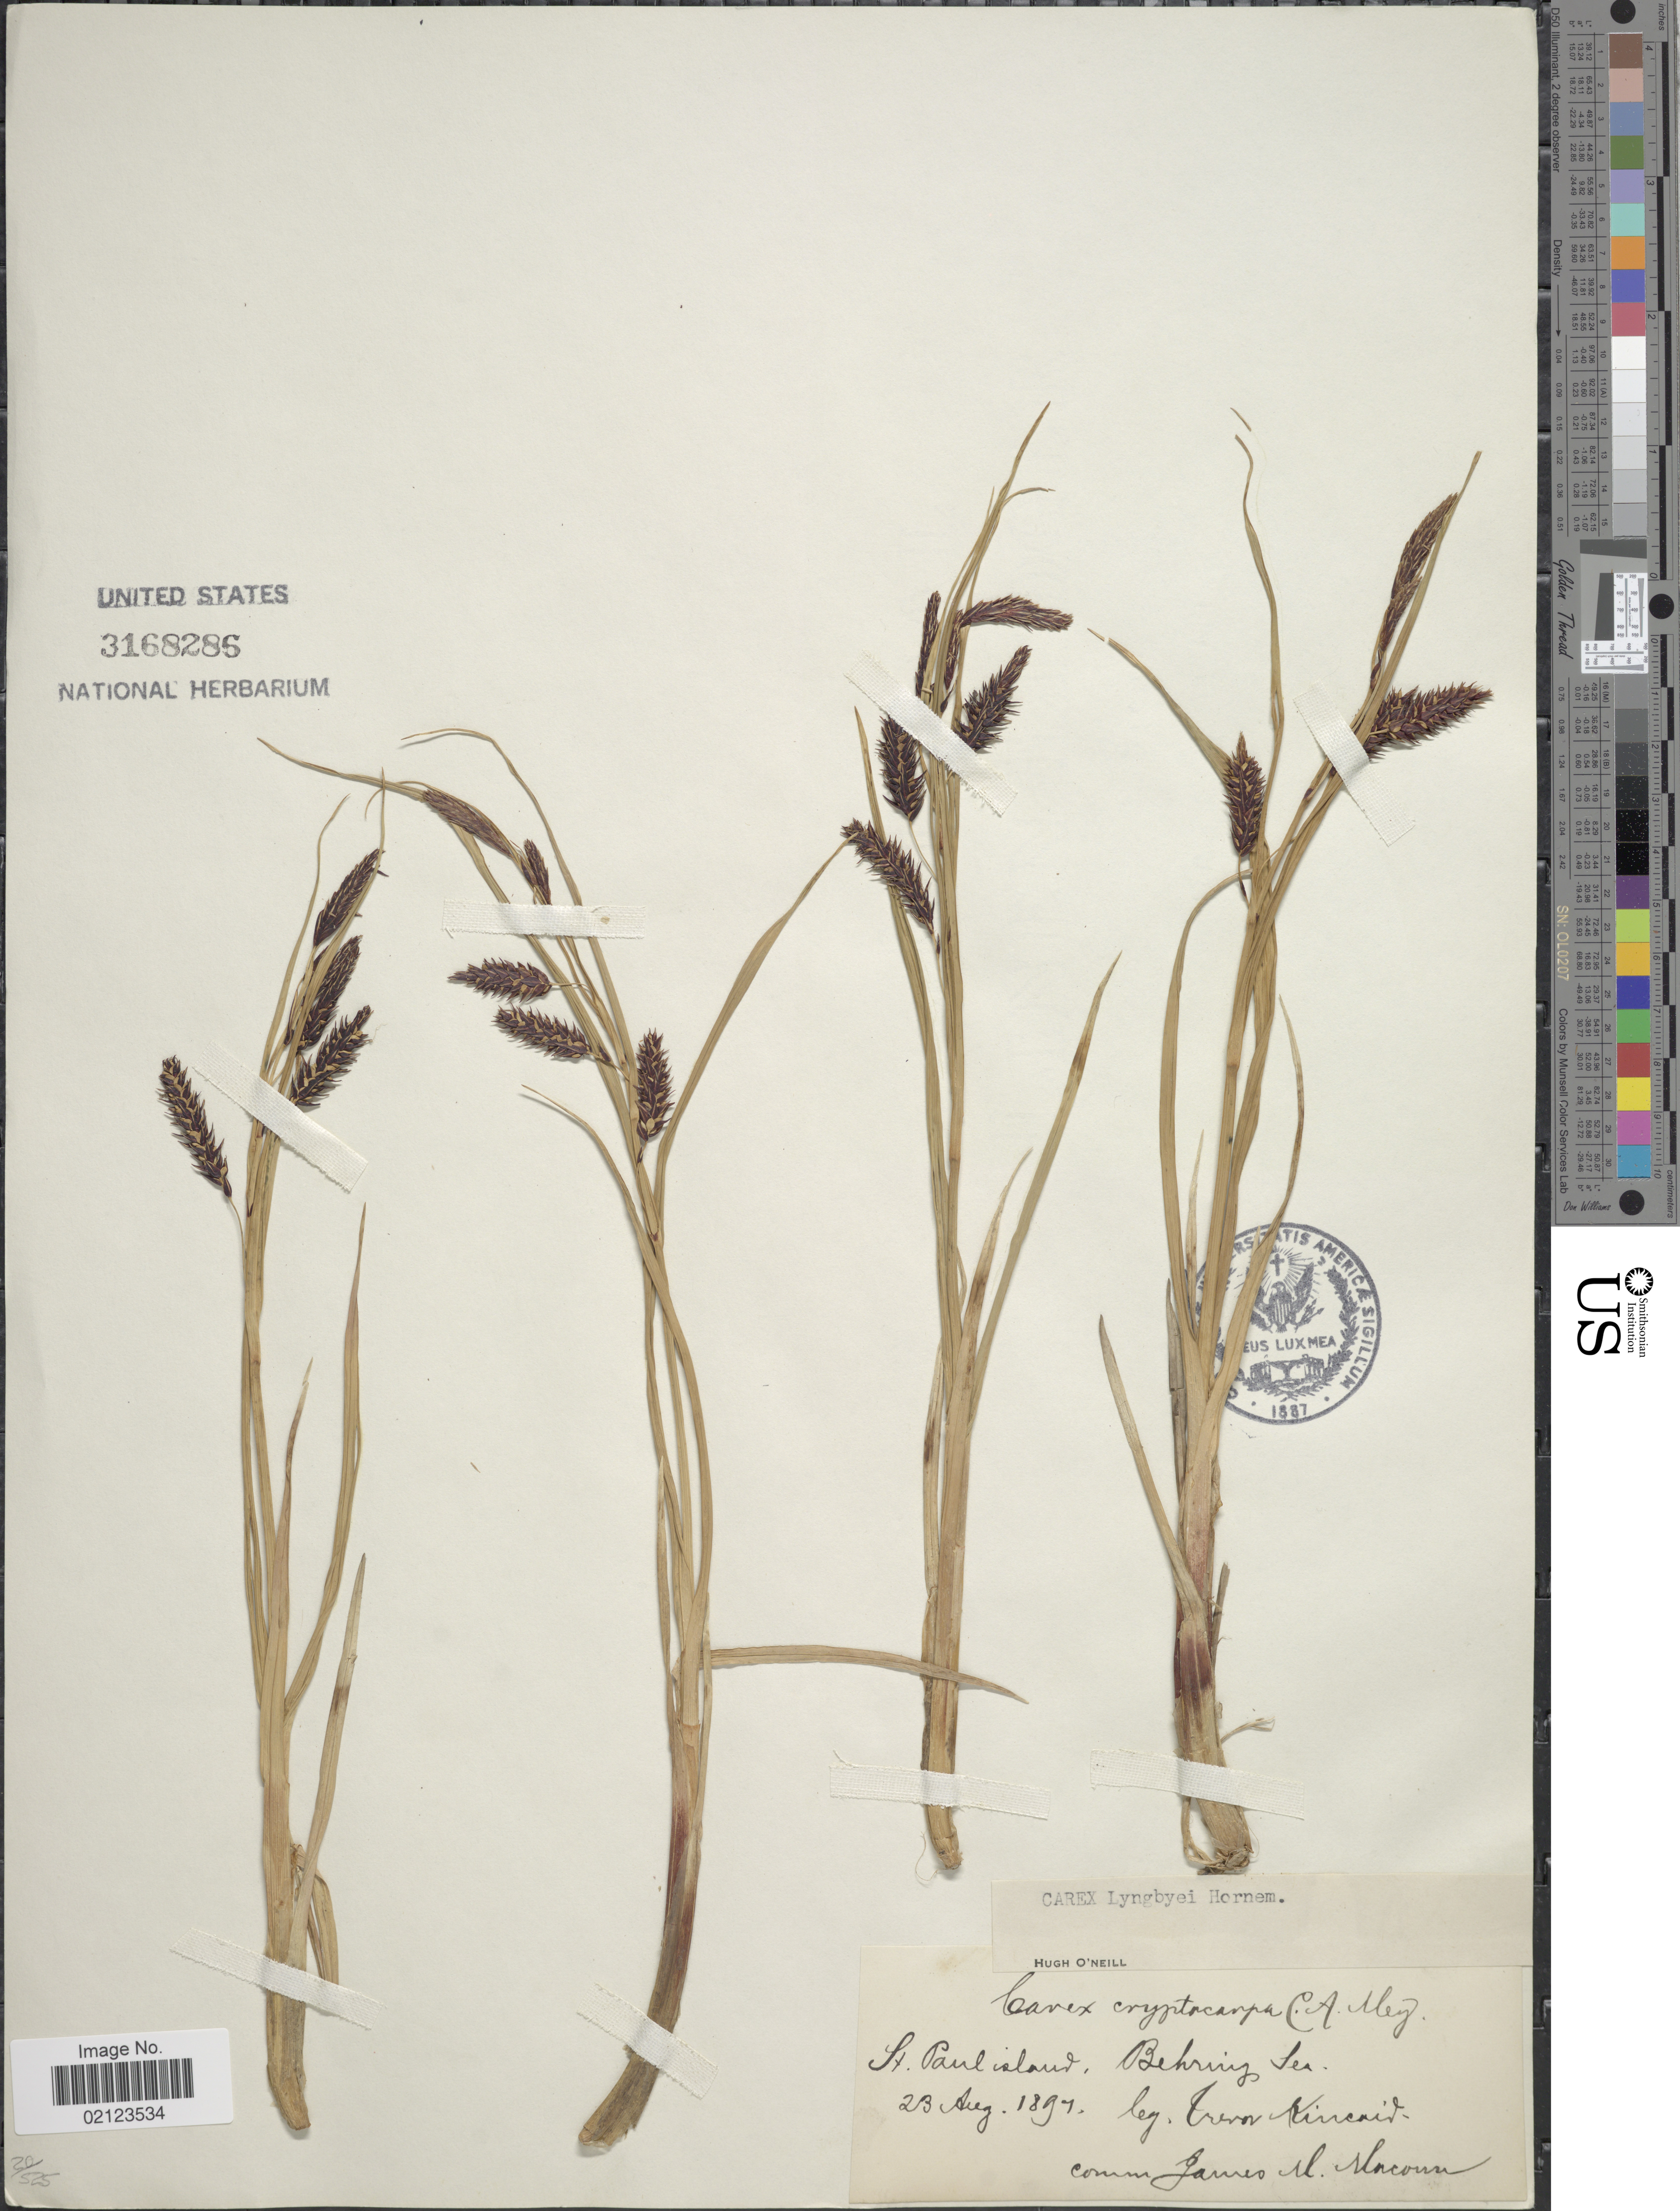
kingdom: Plantae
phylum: Tracheophyta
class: Liliopsida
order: Poales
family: Cyperaceae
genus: Carex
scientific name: Carex lyngbyei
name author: Hornem.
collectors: T. C. Kincaid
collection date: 1897-08-23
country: United States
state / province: Alaska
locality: St. Paul island, Behring Sea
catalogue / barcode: US 3168286